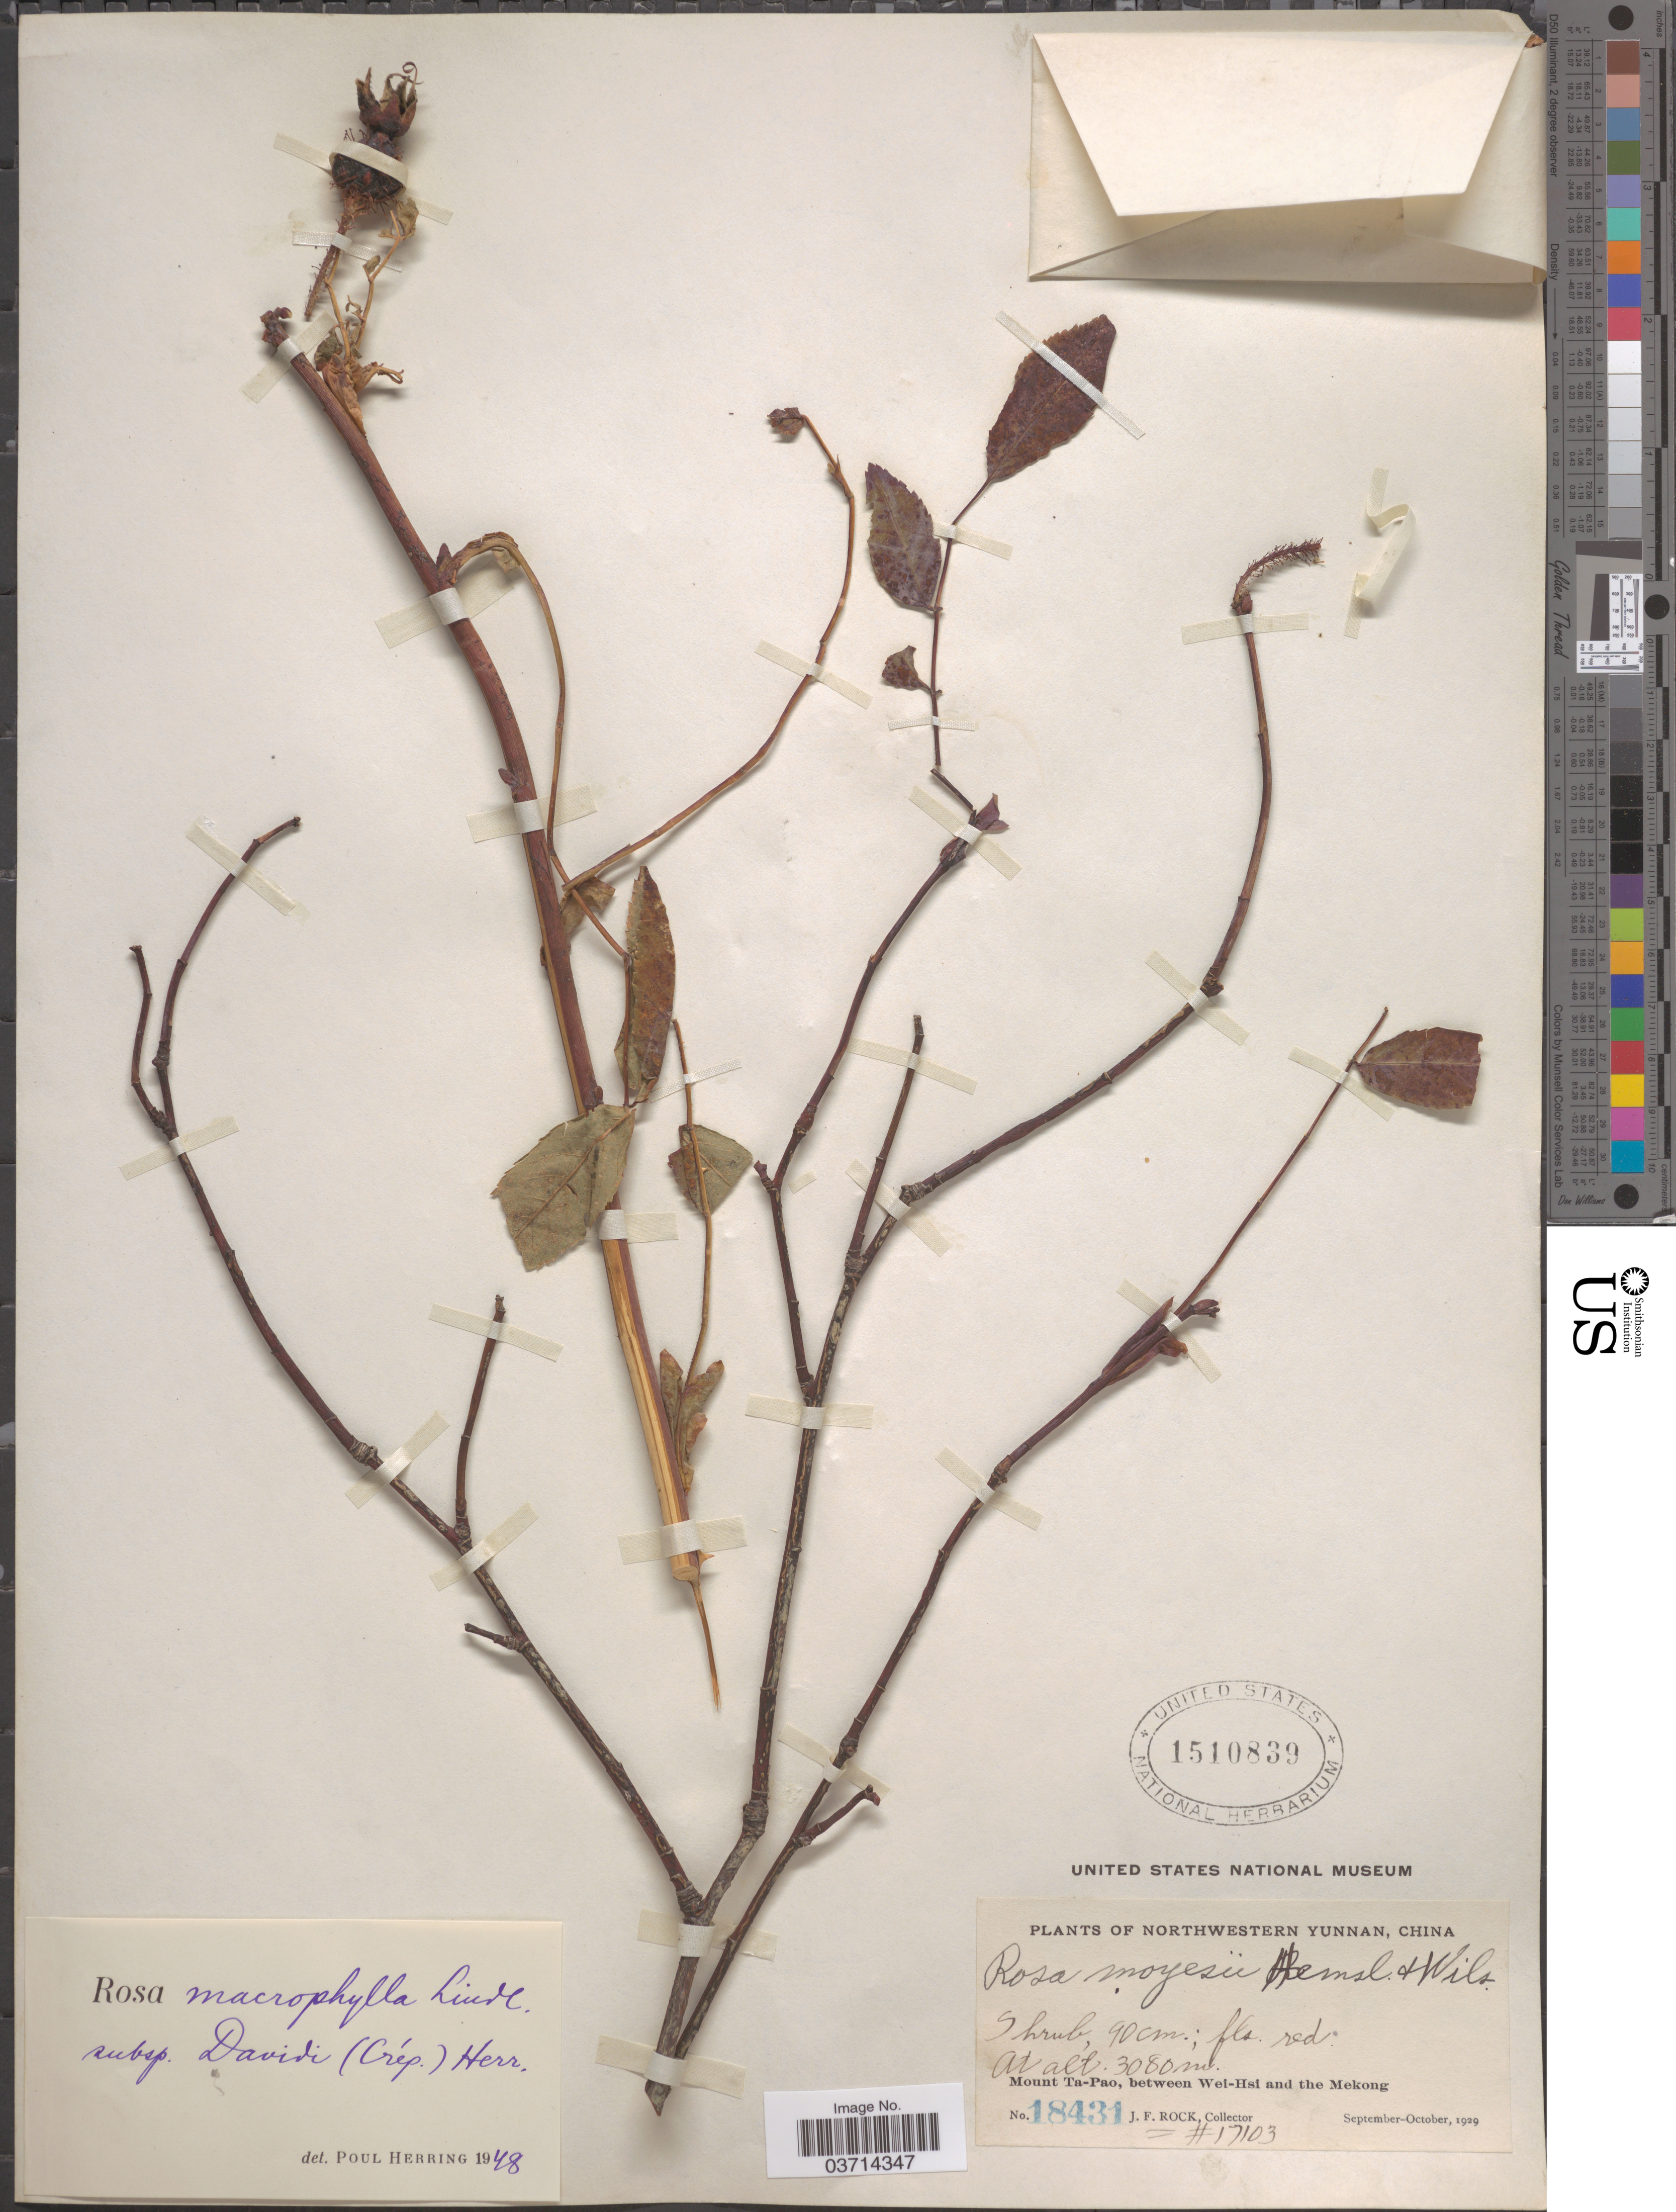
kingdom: Plantae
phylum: Tracheophyta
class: Magnoliopsida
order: Rosales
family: Rosaceae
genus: Rosa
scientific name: Rosa davidi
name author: Crép.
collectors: J. Rock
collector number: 18431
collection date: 1929-09/1929-10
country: China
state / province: Yunnan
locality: Northwestern Yunnan. Mount Ta-Pao, between Wei-Hsi and the Mekong.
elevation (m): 3080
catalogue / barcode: US 1510839